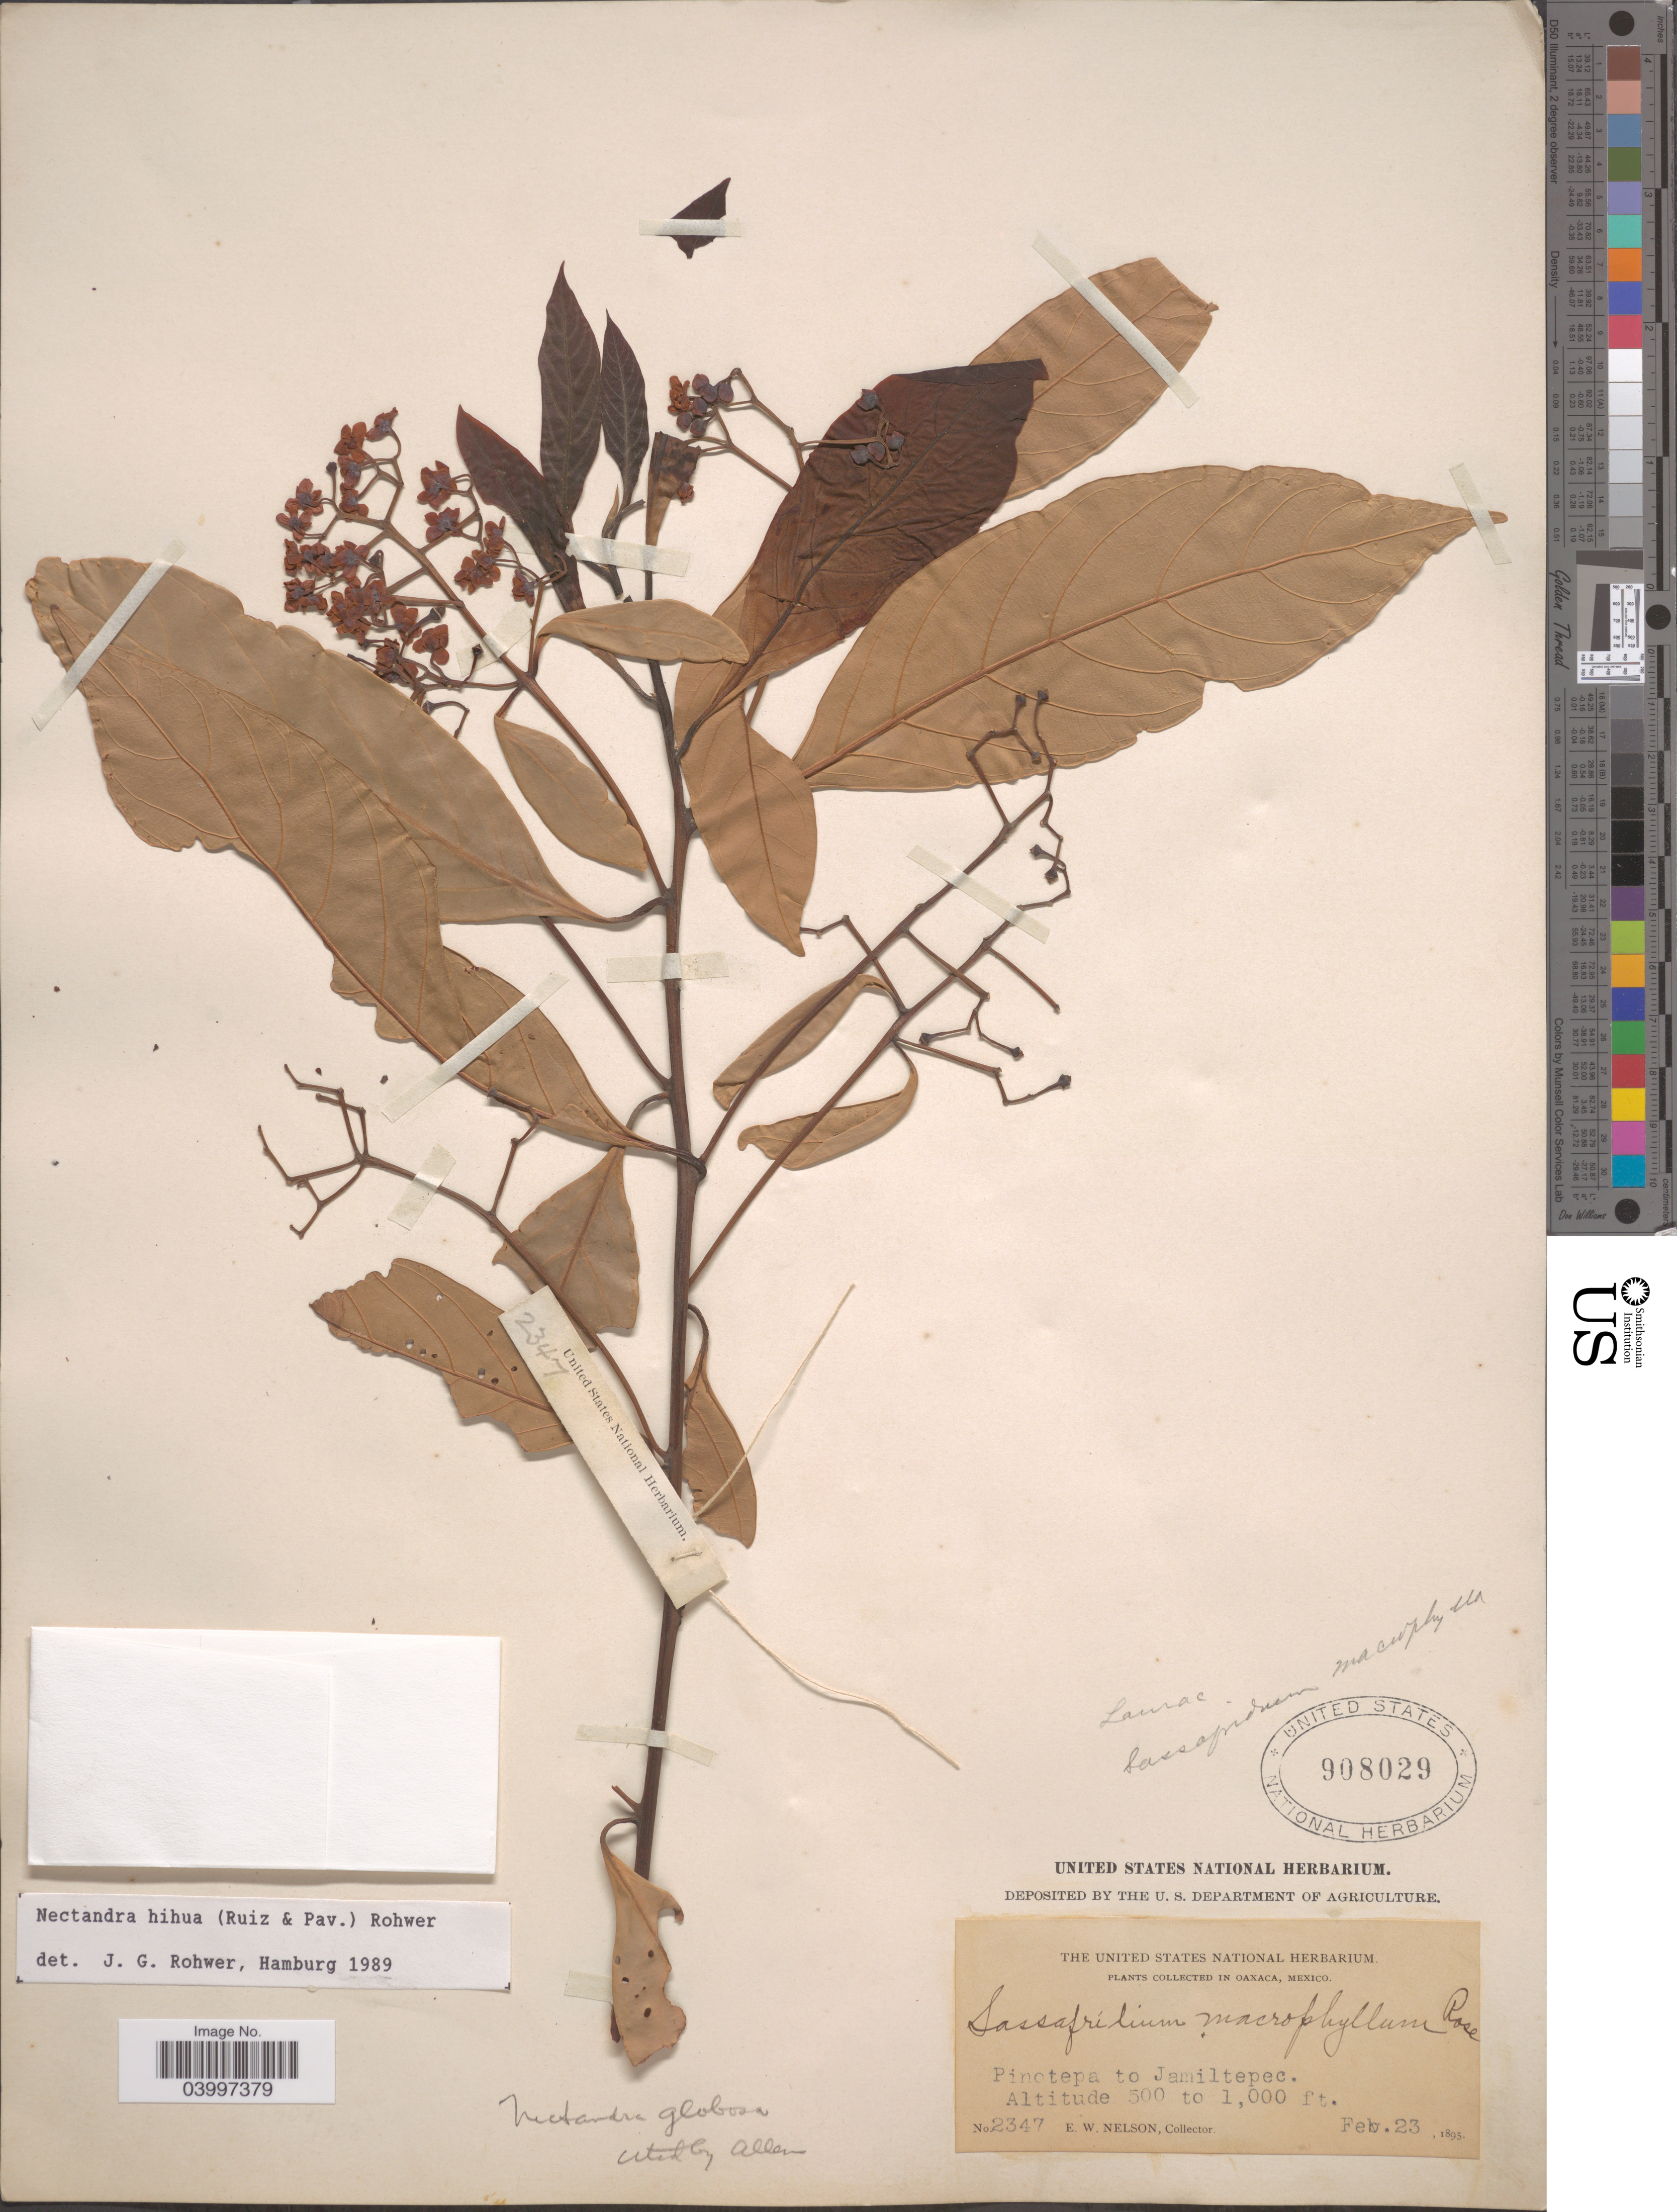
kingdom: Plantae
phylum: Tracheophyta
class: Magnoliopsida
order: Laurales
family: Lauraceae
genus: Nectandra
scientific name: Nectandra hihua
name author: (Ruiz & Pav.) Rohwer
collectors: E. W. Nelson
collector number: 2347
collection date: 1895-02-23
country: Mexico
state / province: Oaxaca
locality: Pinotepa to Jamiltepec.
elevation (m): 152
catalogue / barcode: US 908029